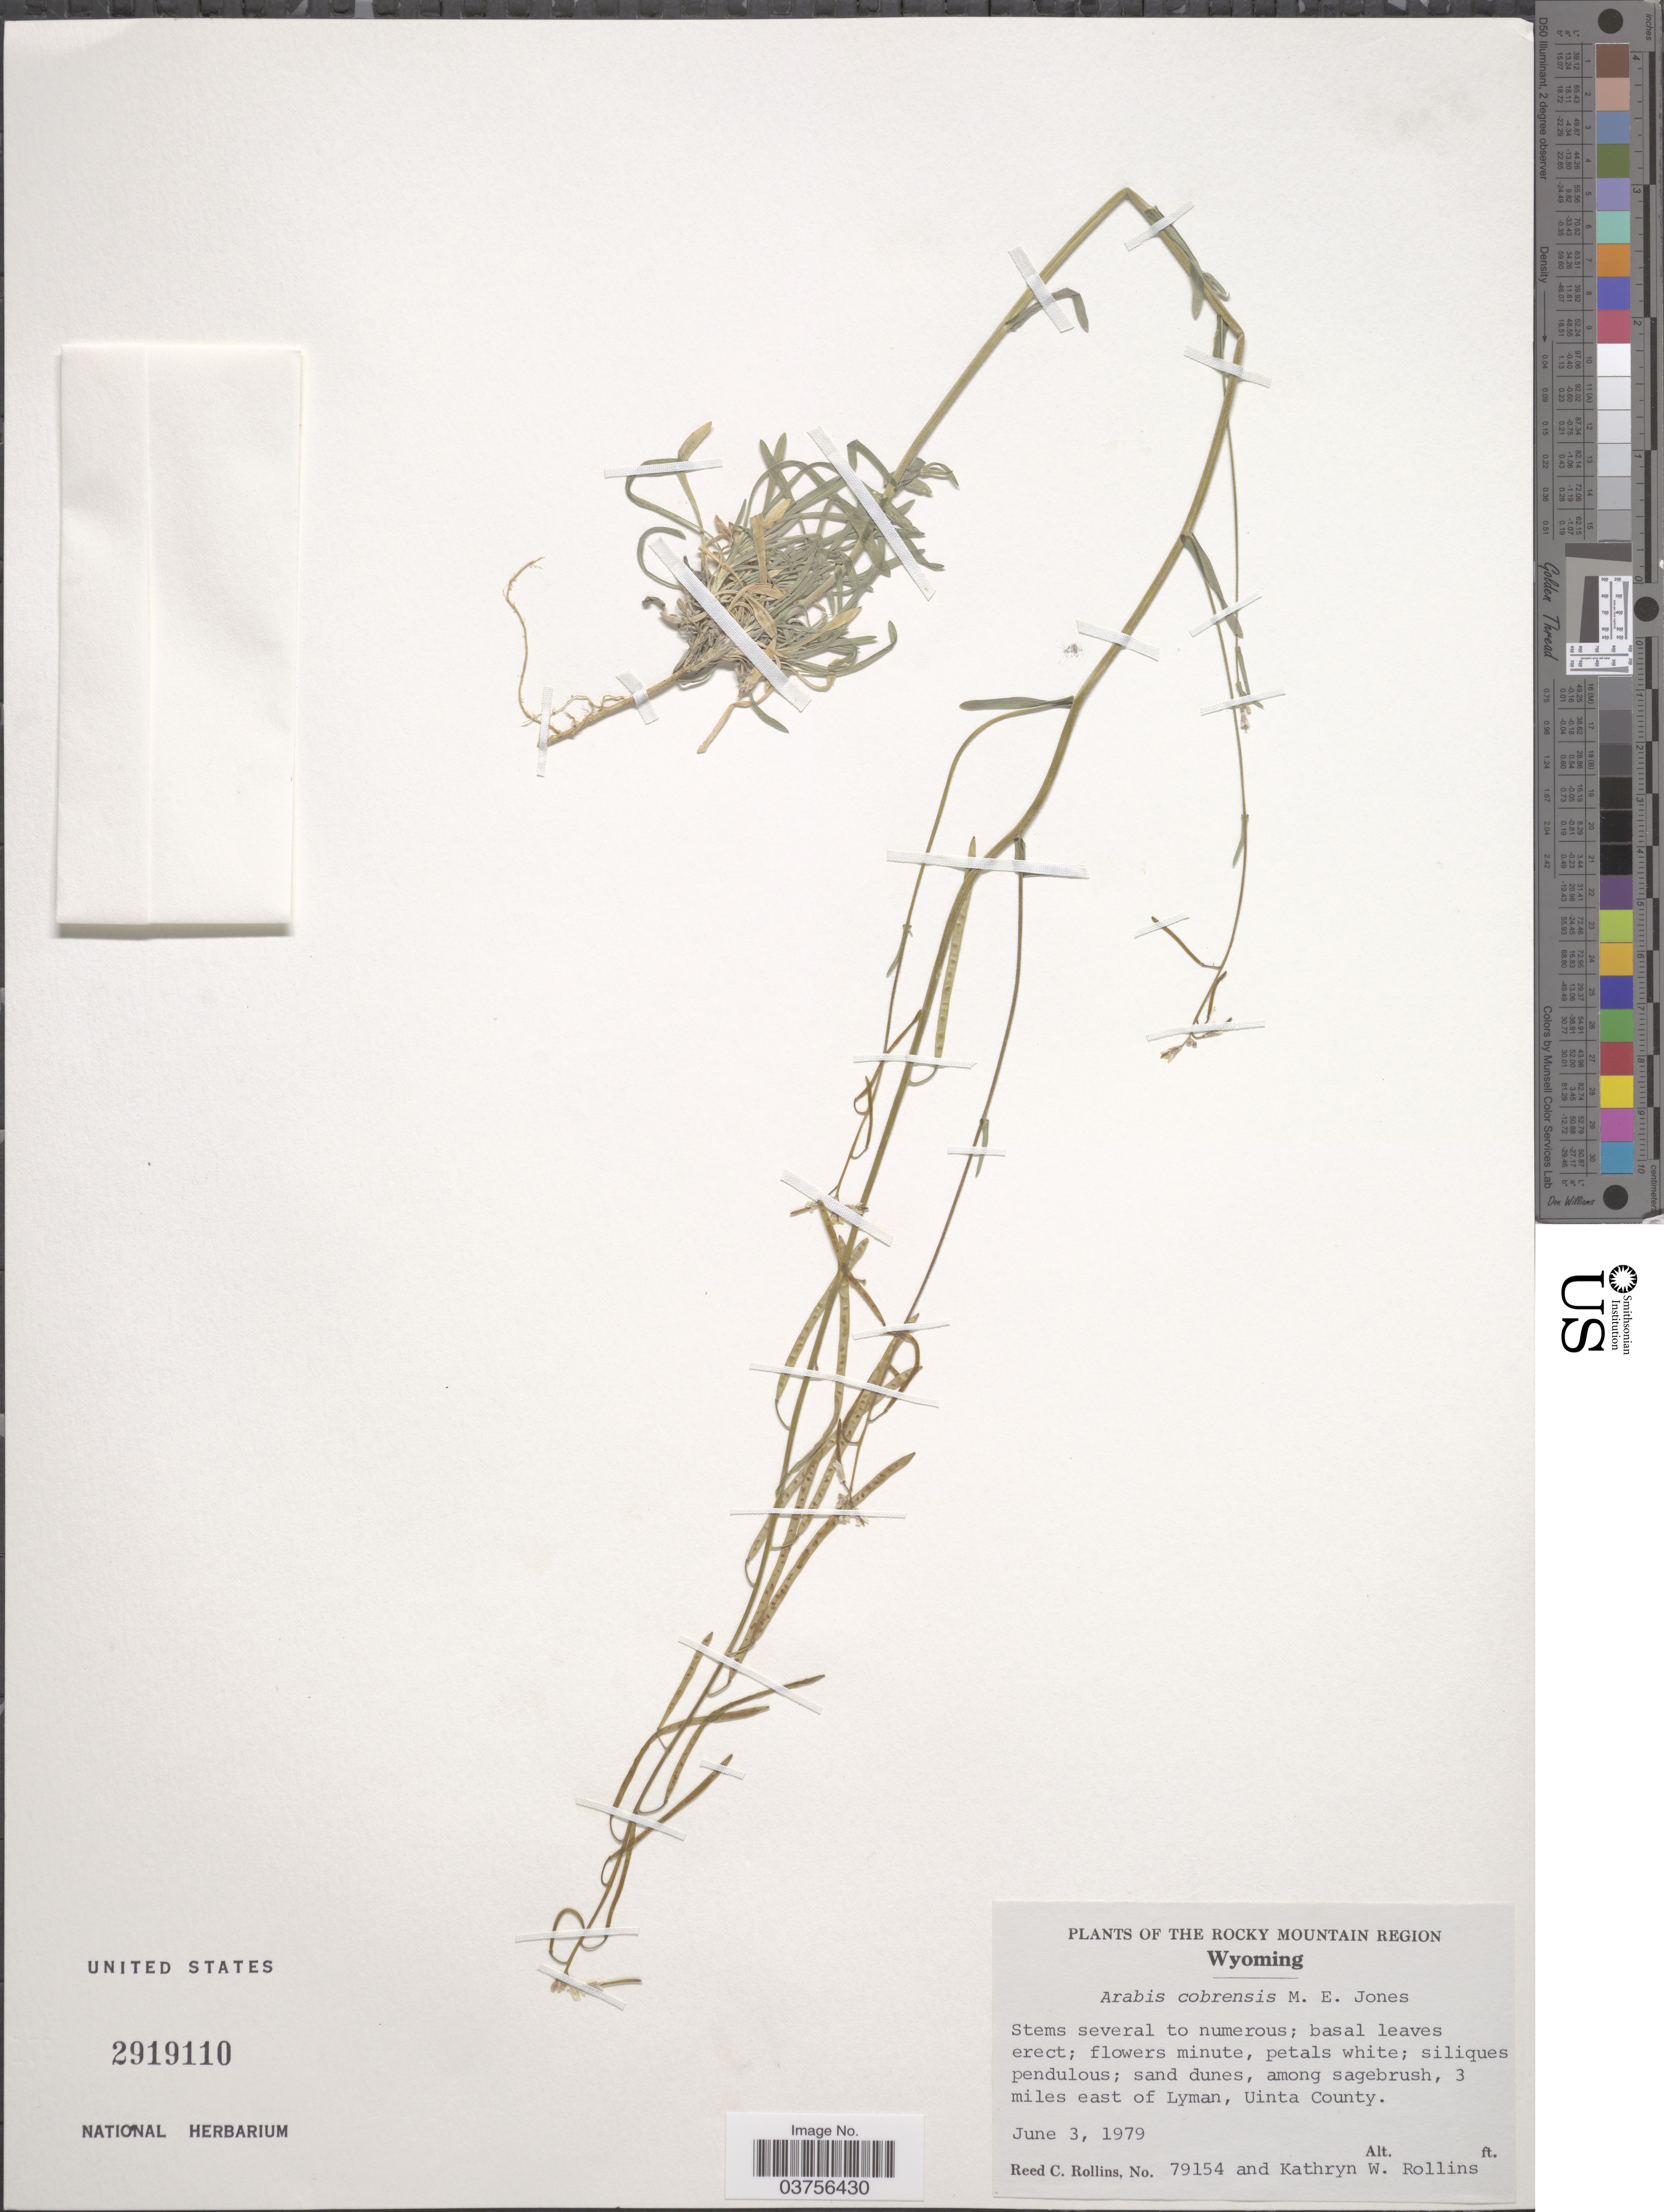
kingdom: Plantae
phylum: Tracheophyta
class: Magnoliopsida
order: Brassicales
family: Brassicaceae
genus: Arabis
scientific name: Arabis cobrensis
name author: M.E. Jones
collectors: R. C. Rollins & K. W. Rollins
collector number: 79154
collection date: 1979-06-03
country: United States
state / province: Wyoming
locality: The Rocky Mountain Region. 3 miles east of Lyman, Uinta County.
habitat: sand dunes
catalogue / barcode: US 2919110